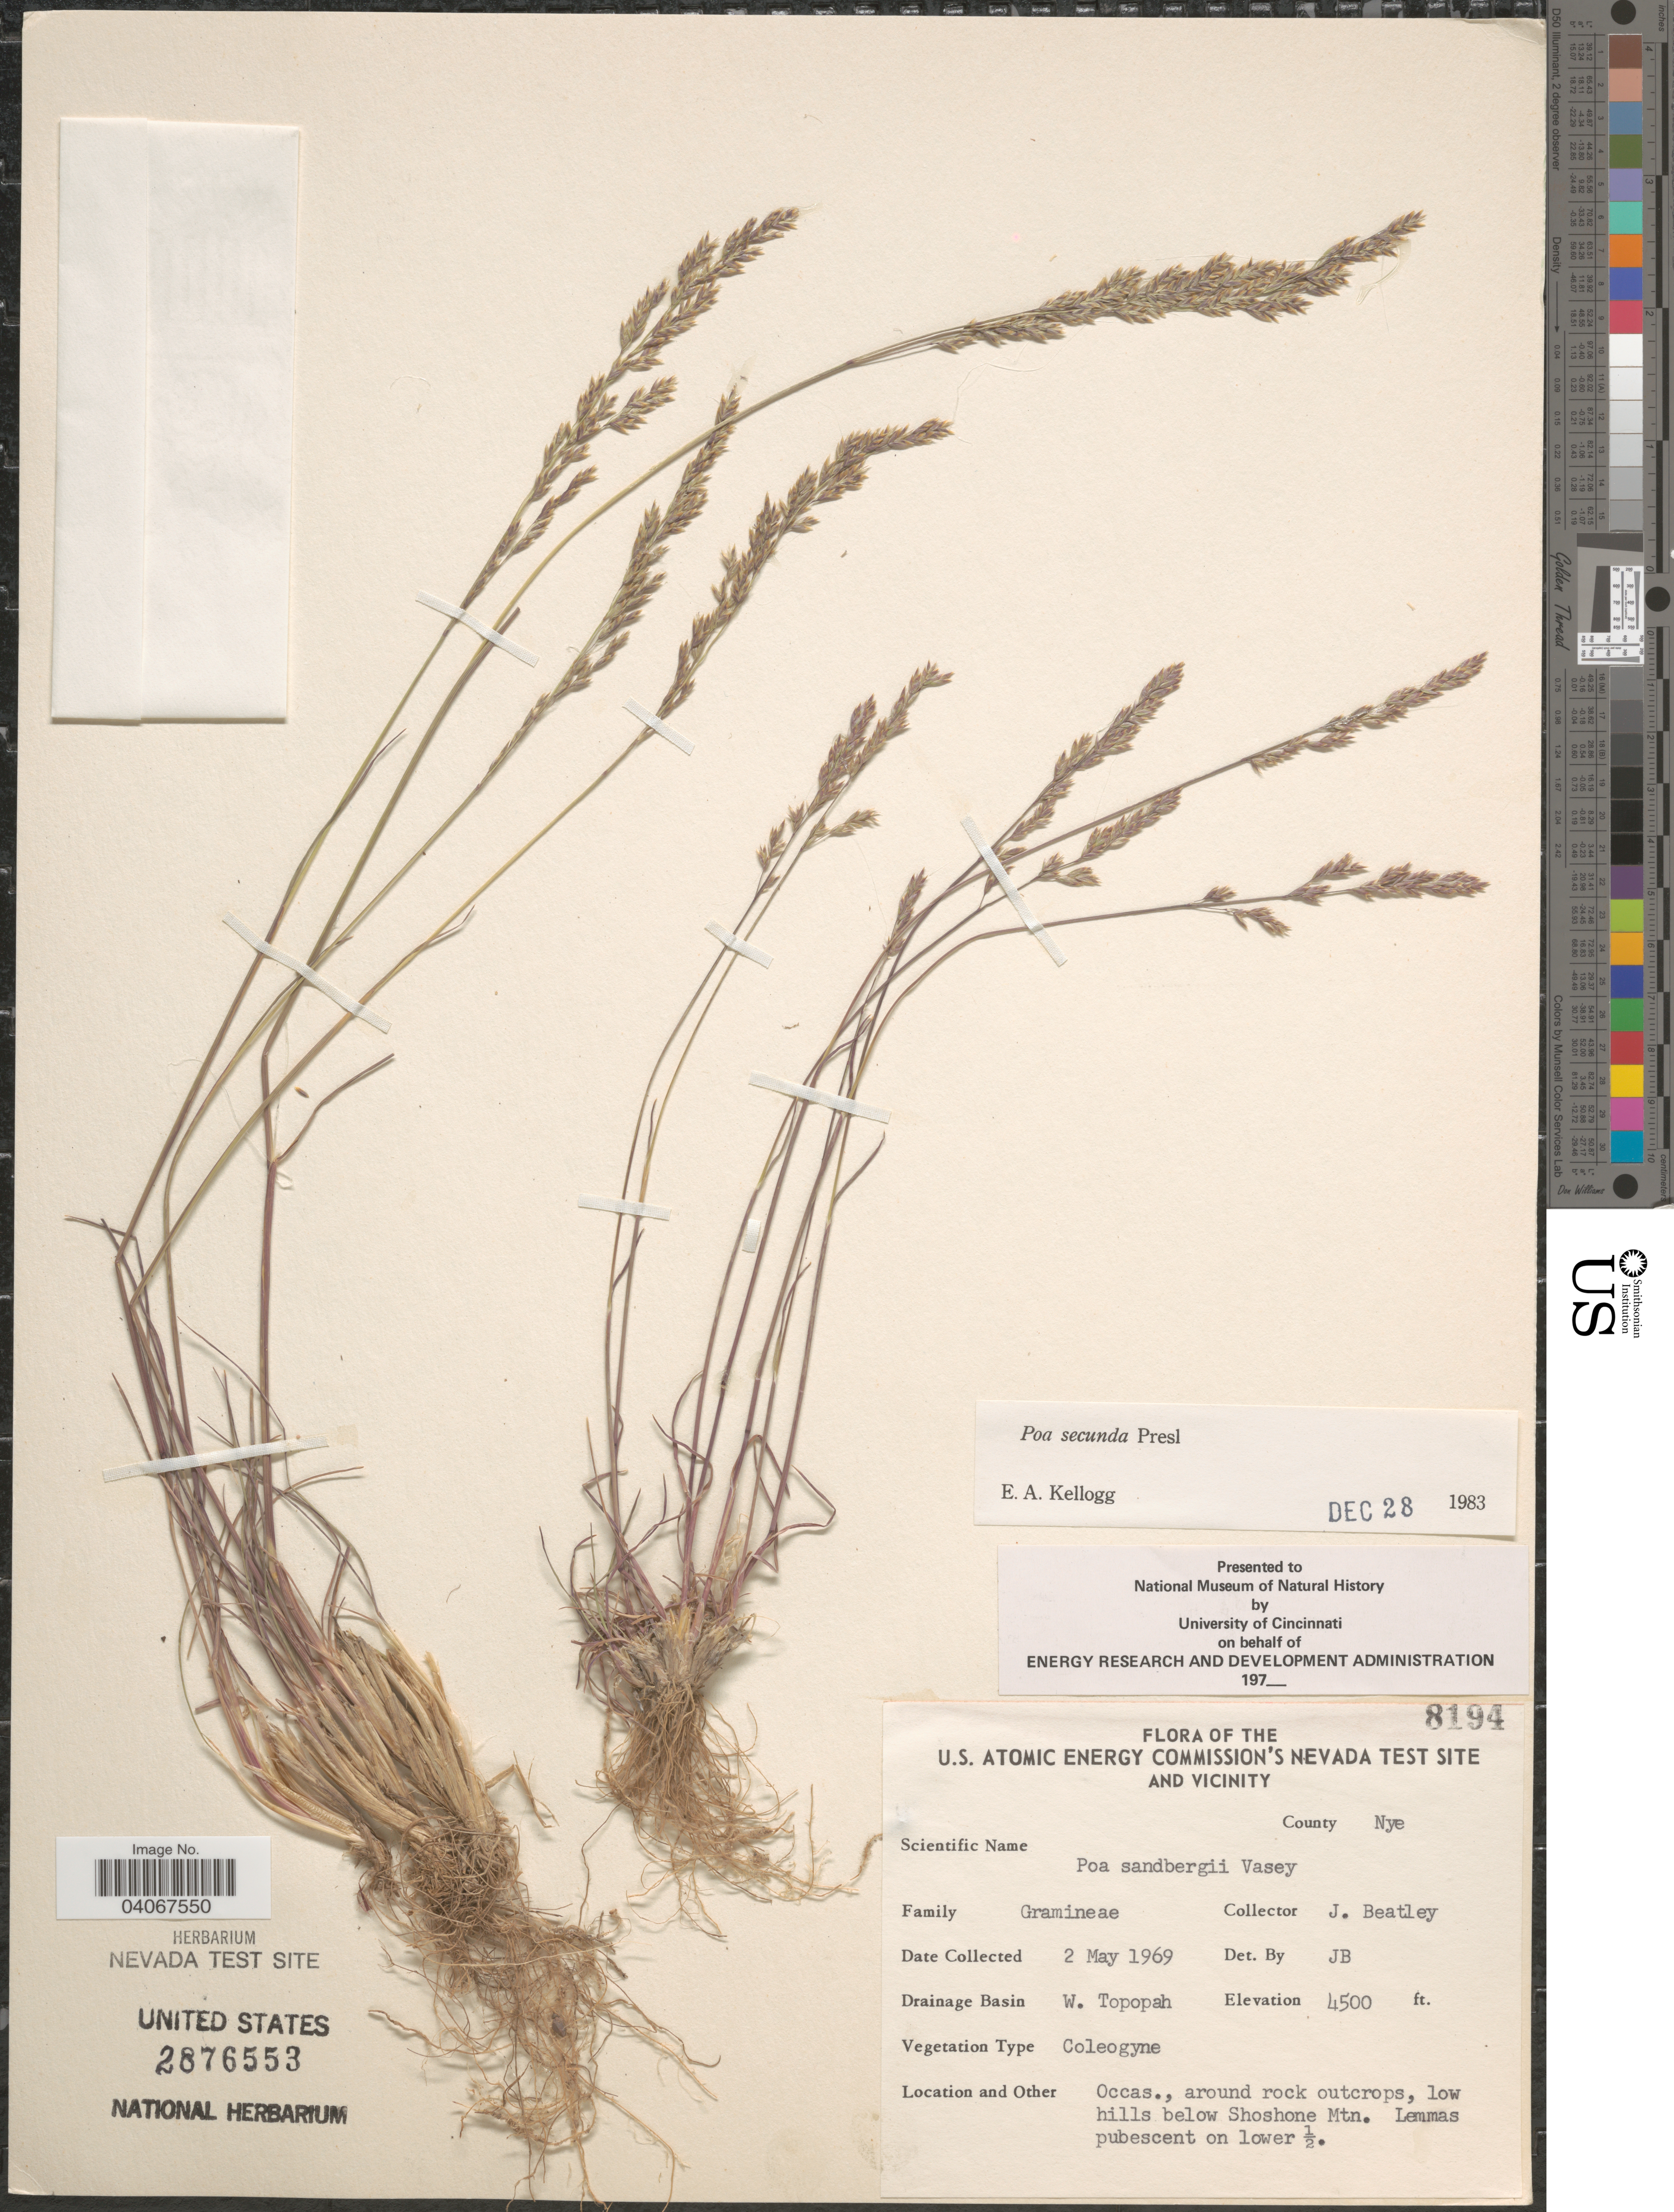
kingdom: Plantae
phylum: Tracheophyta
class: Liliopsida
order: Poales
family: Poaceae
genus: Poa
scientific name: Poa secunda subsp. secunda var. secunda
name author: J. Presl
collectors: J. C. Beatley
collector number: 8194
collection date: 1969-05-02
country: United States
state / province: Nevada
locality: The U.S. Atomic Energy Commission's Nevada Test Site and Vicinity. County Nye. Drainage Basin W. Topopah. Around rock outcrops, low hills below Shoshone Mtn.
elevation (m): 1372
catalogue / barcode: US 2876553